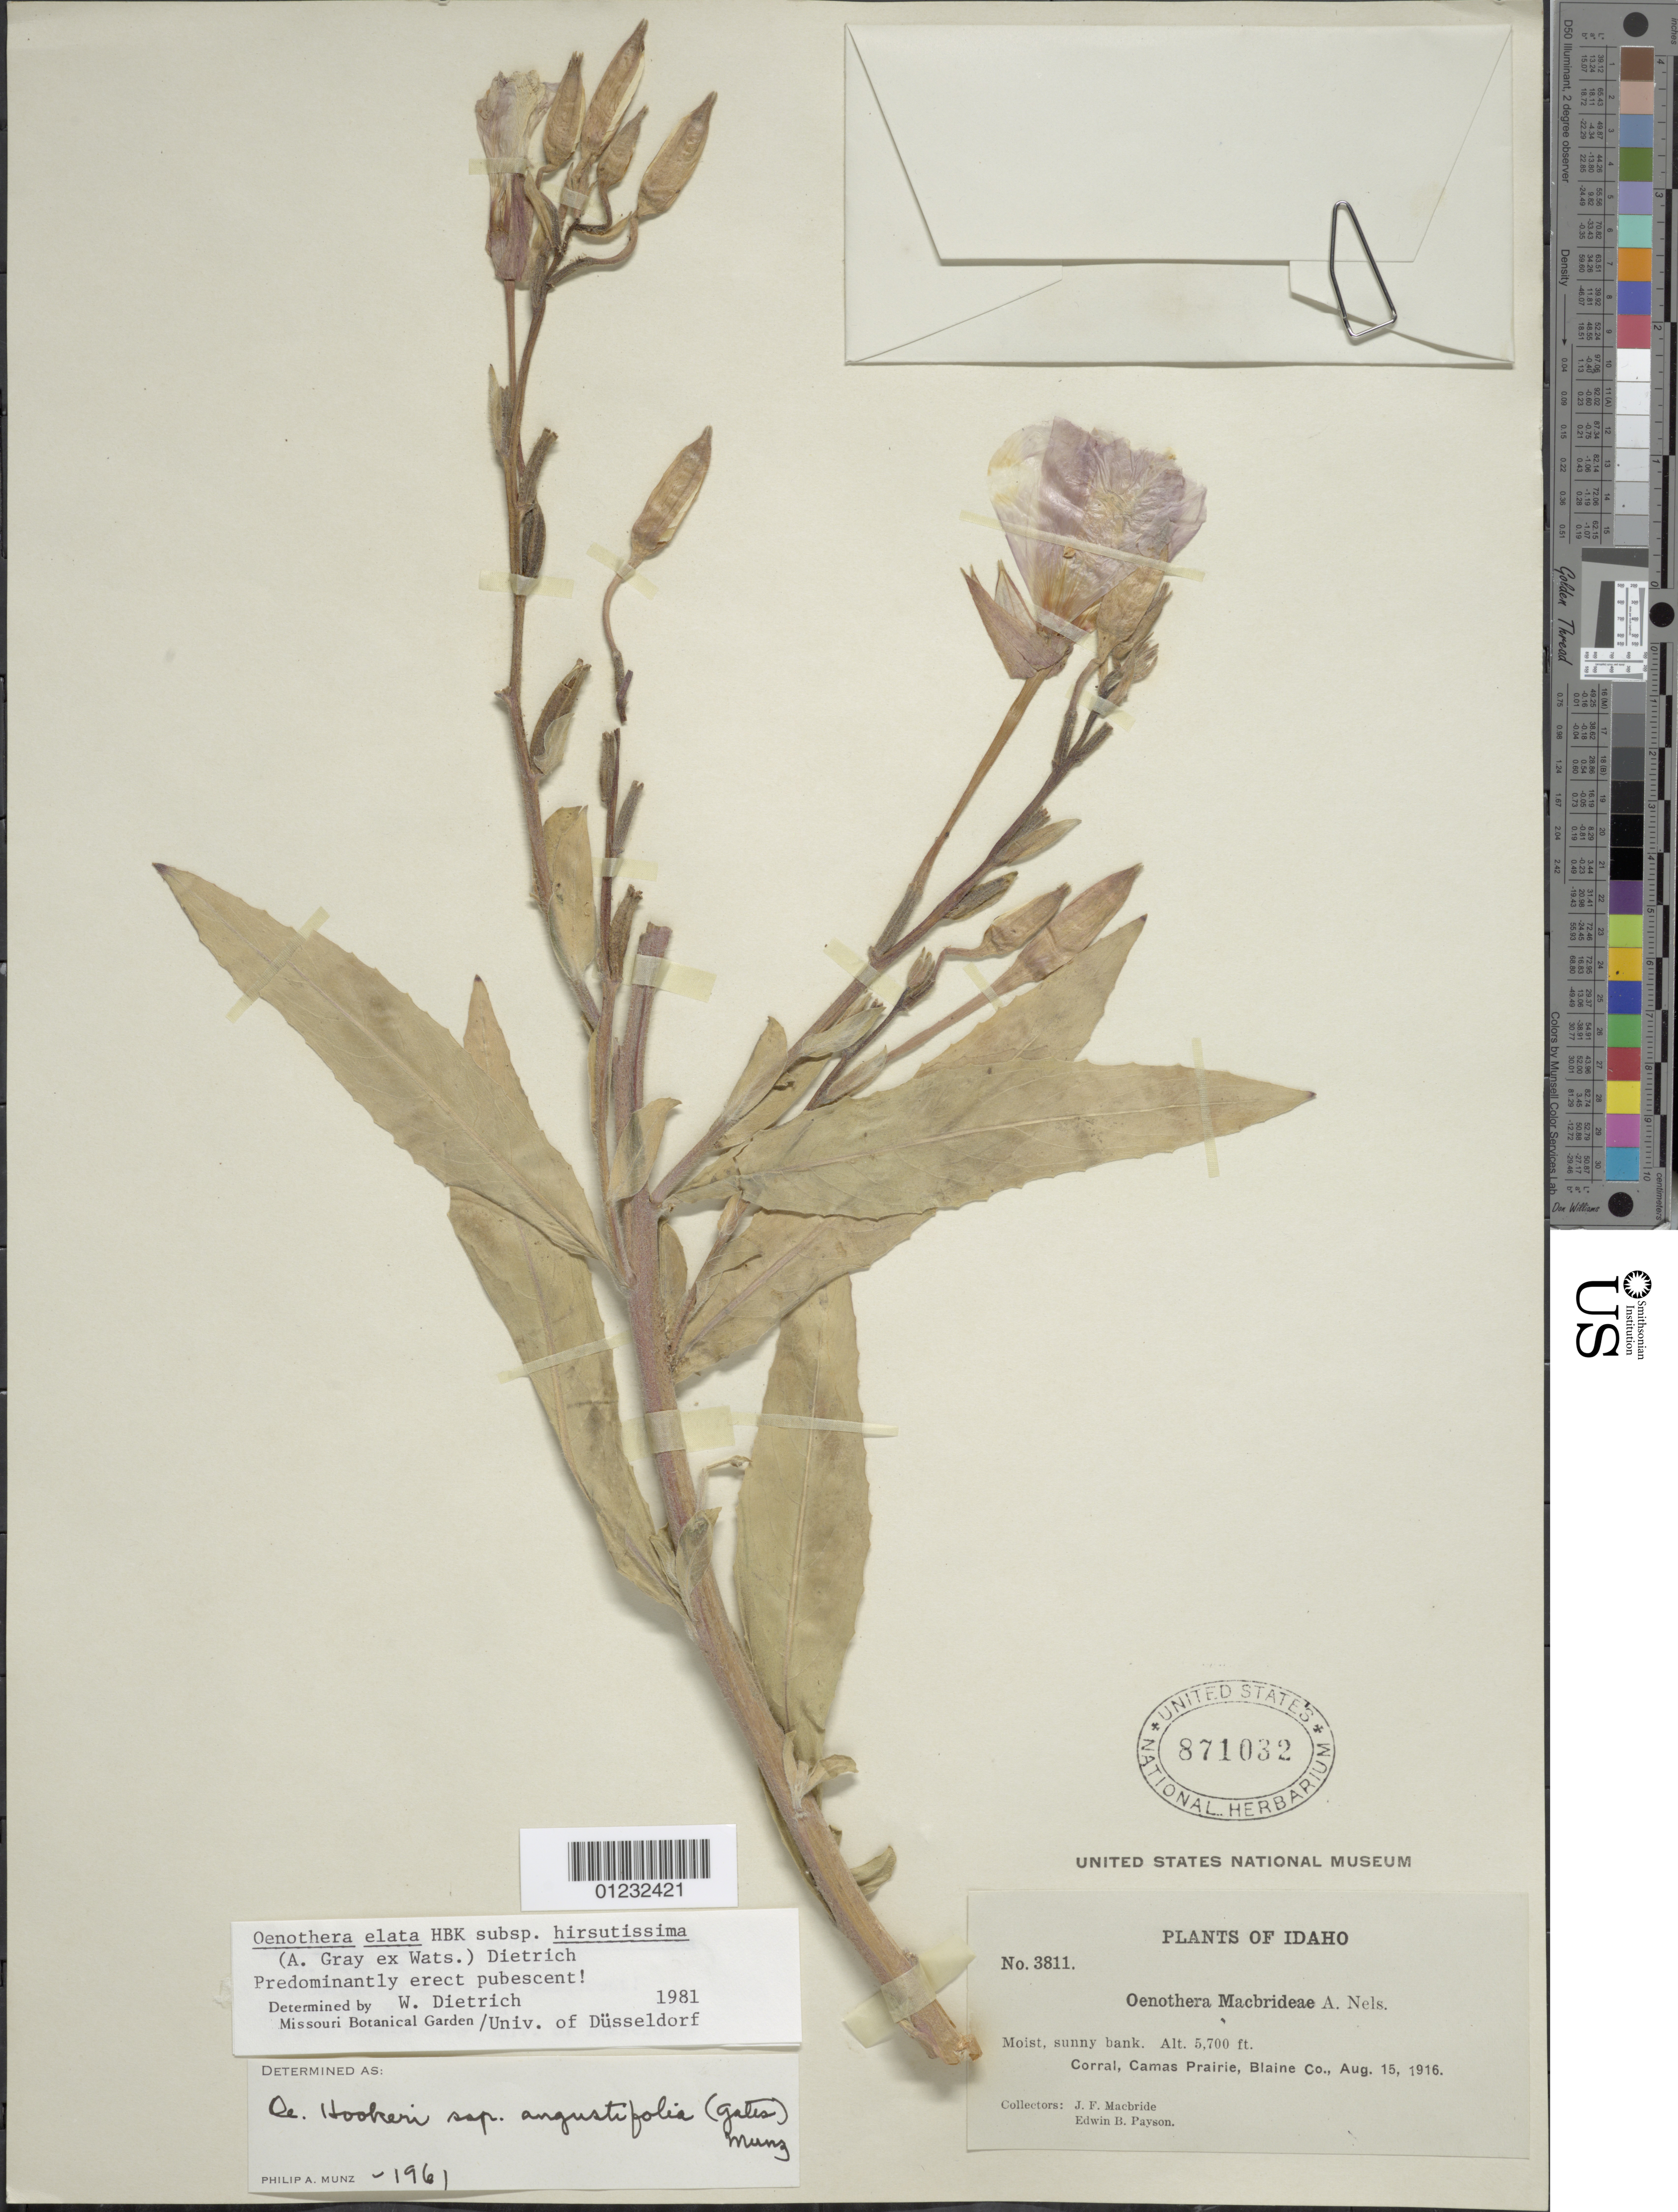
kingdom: Plantae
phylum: Tracheophyta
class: Magnoliopsida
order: Myrtales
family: Onagraceae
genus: Oenothera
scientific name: Oenothera elata subsp. hirsutissima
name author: (A. Gray ex S. Watson) W. Dietr.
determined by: Dietrich, W.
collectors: J. F. Macbride & E. B. Payson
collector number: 3811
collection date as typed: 15 Aug 1916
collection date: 1916-08-15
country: United States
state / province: Idaho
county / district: Blaine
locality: Corral, Camas Prairie.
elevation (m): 1737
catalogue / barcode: US 871032